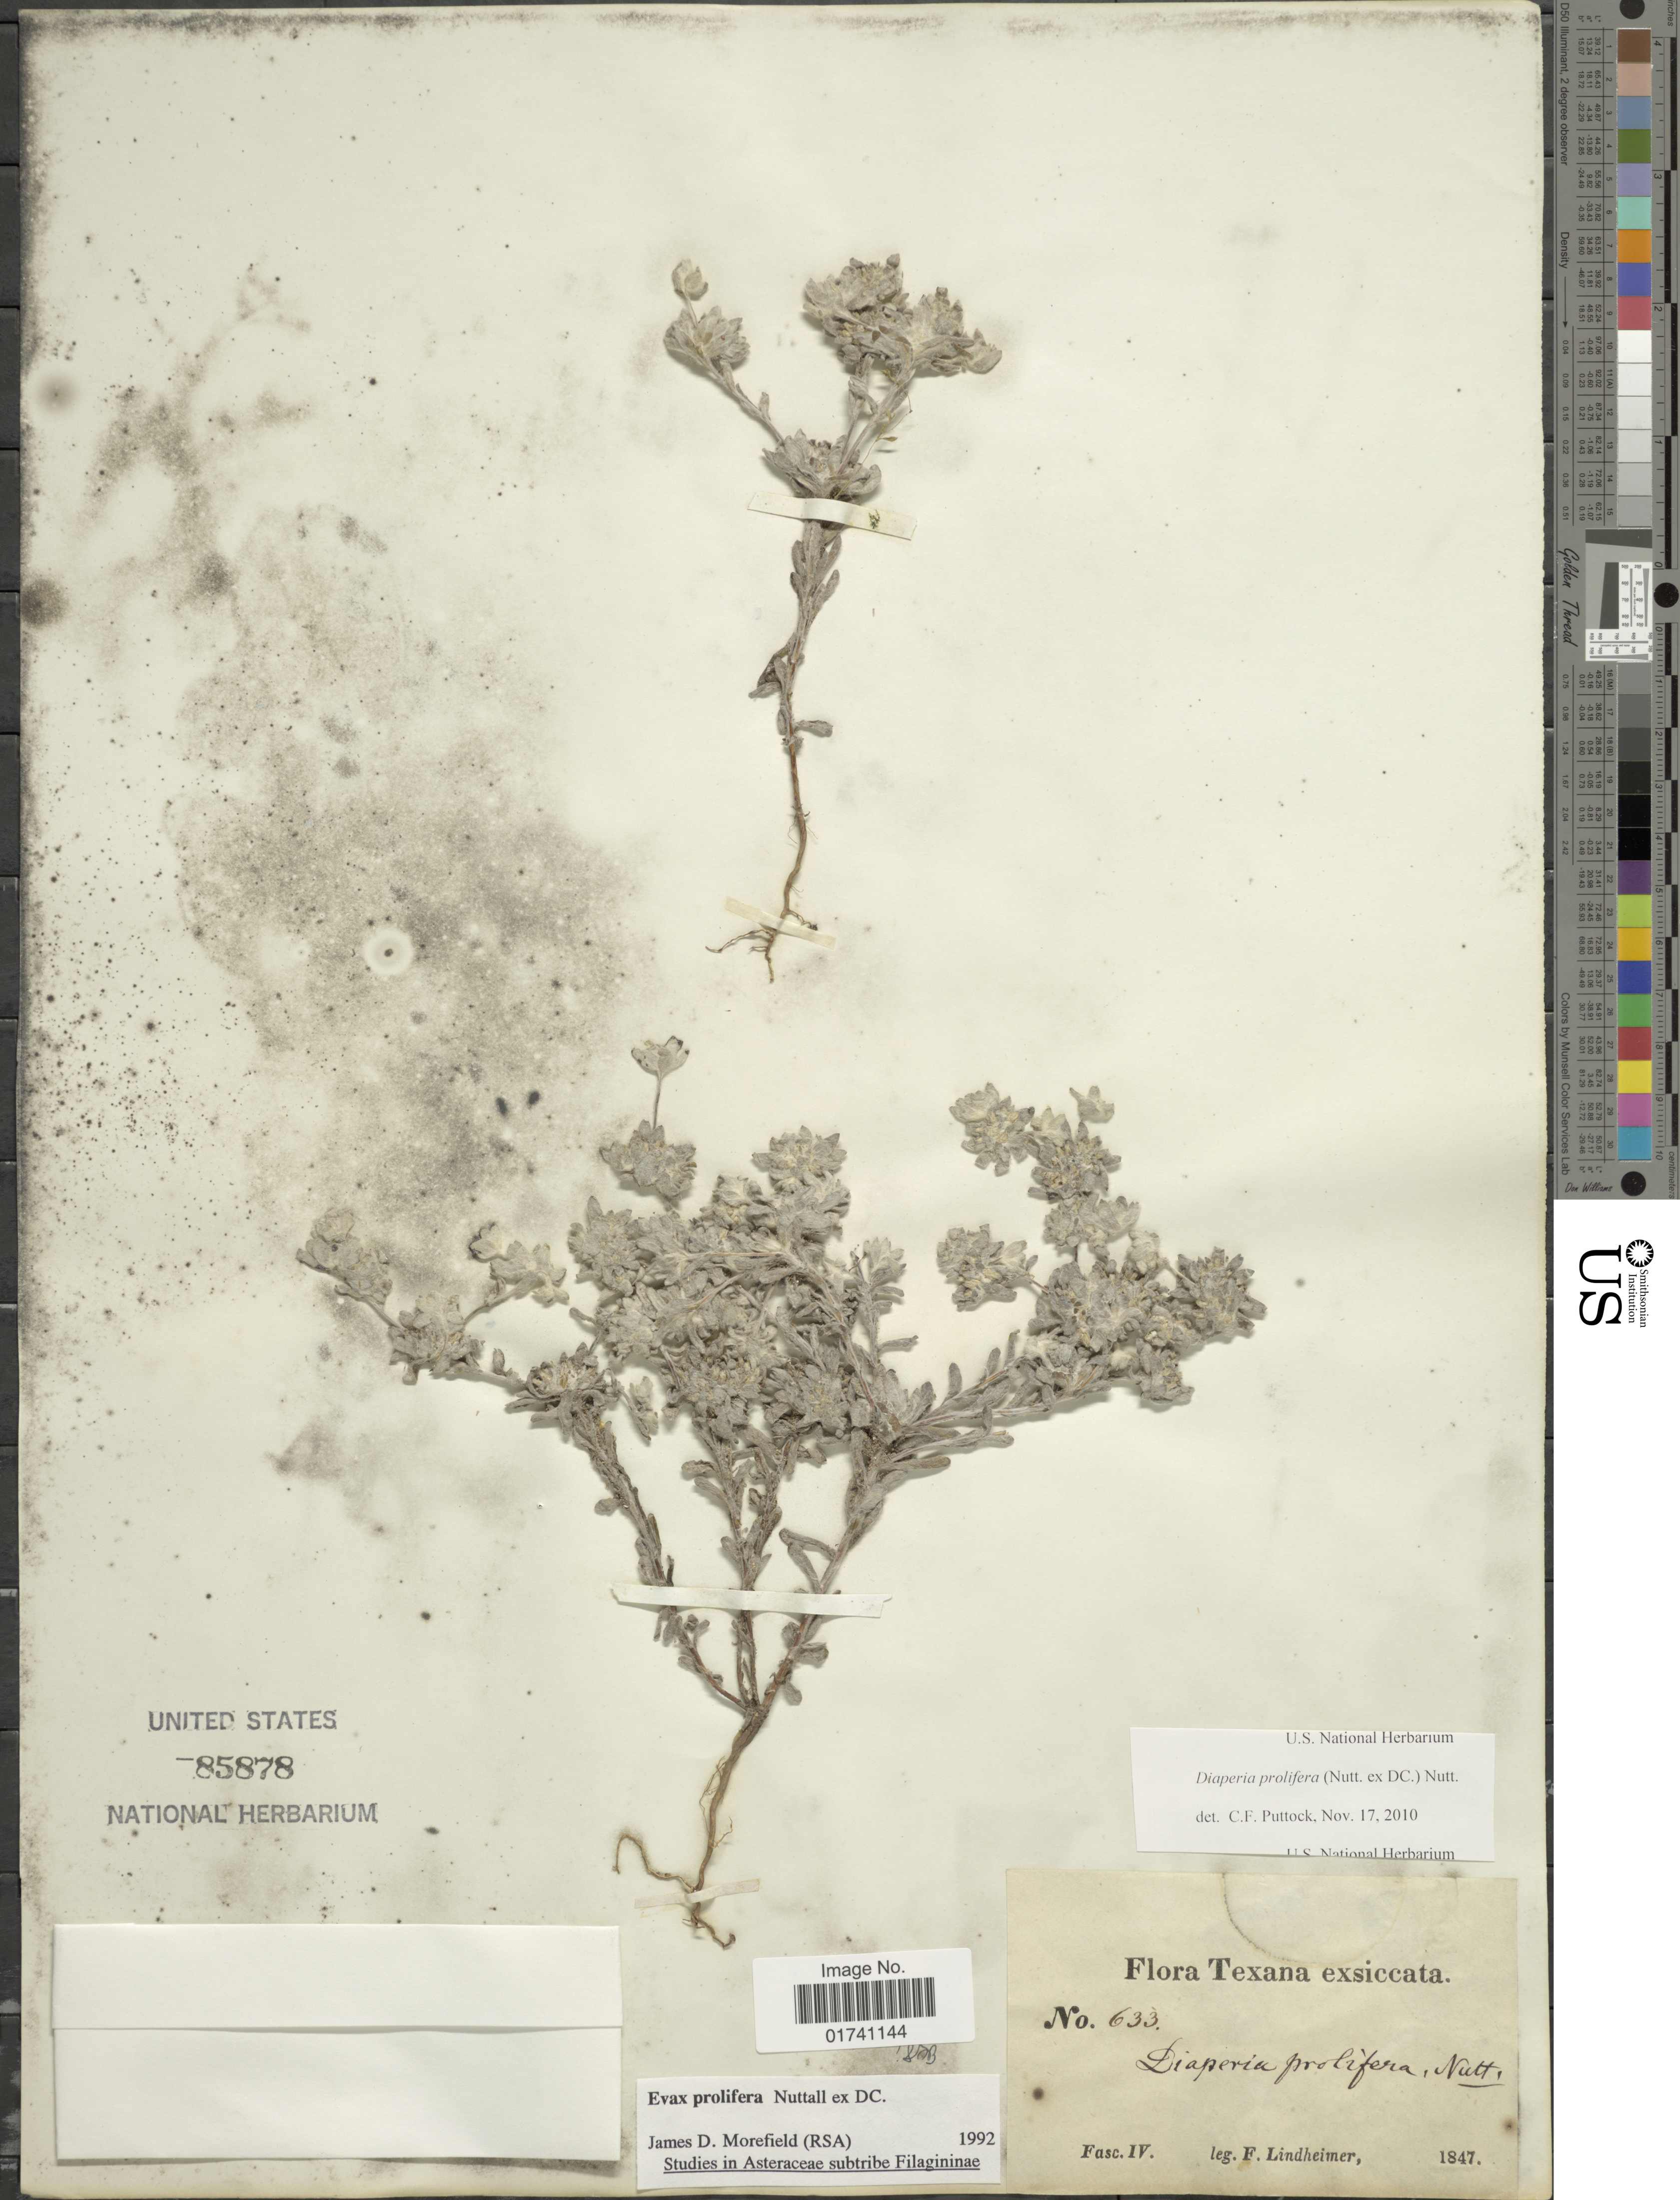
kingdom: Plantae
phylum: Tracheophyta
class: Magnoliopsida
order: Asterales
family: Asteraceae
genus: Diaperia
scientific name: Diaperia prolifera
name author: (Nutt. ex DC.) Morefield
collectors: F. Lindheimer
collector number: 633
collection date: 1847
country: United States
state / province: Texas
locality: Fasc. IV [unsure placement]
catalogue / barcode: US 85878